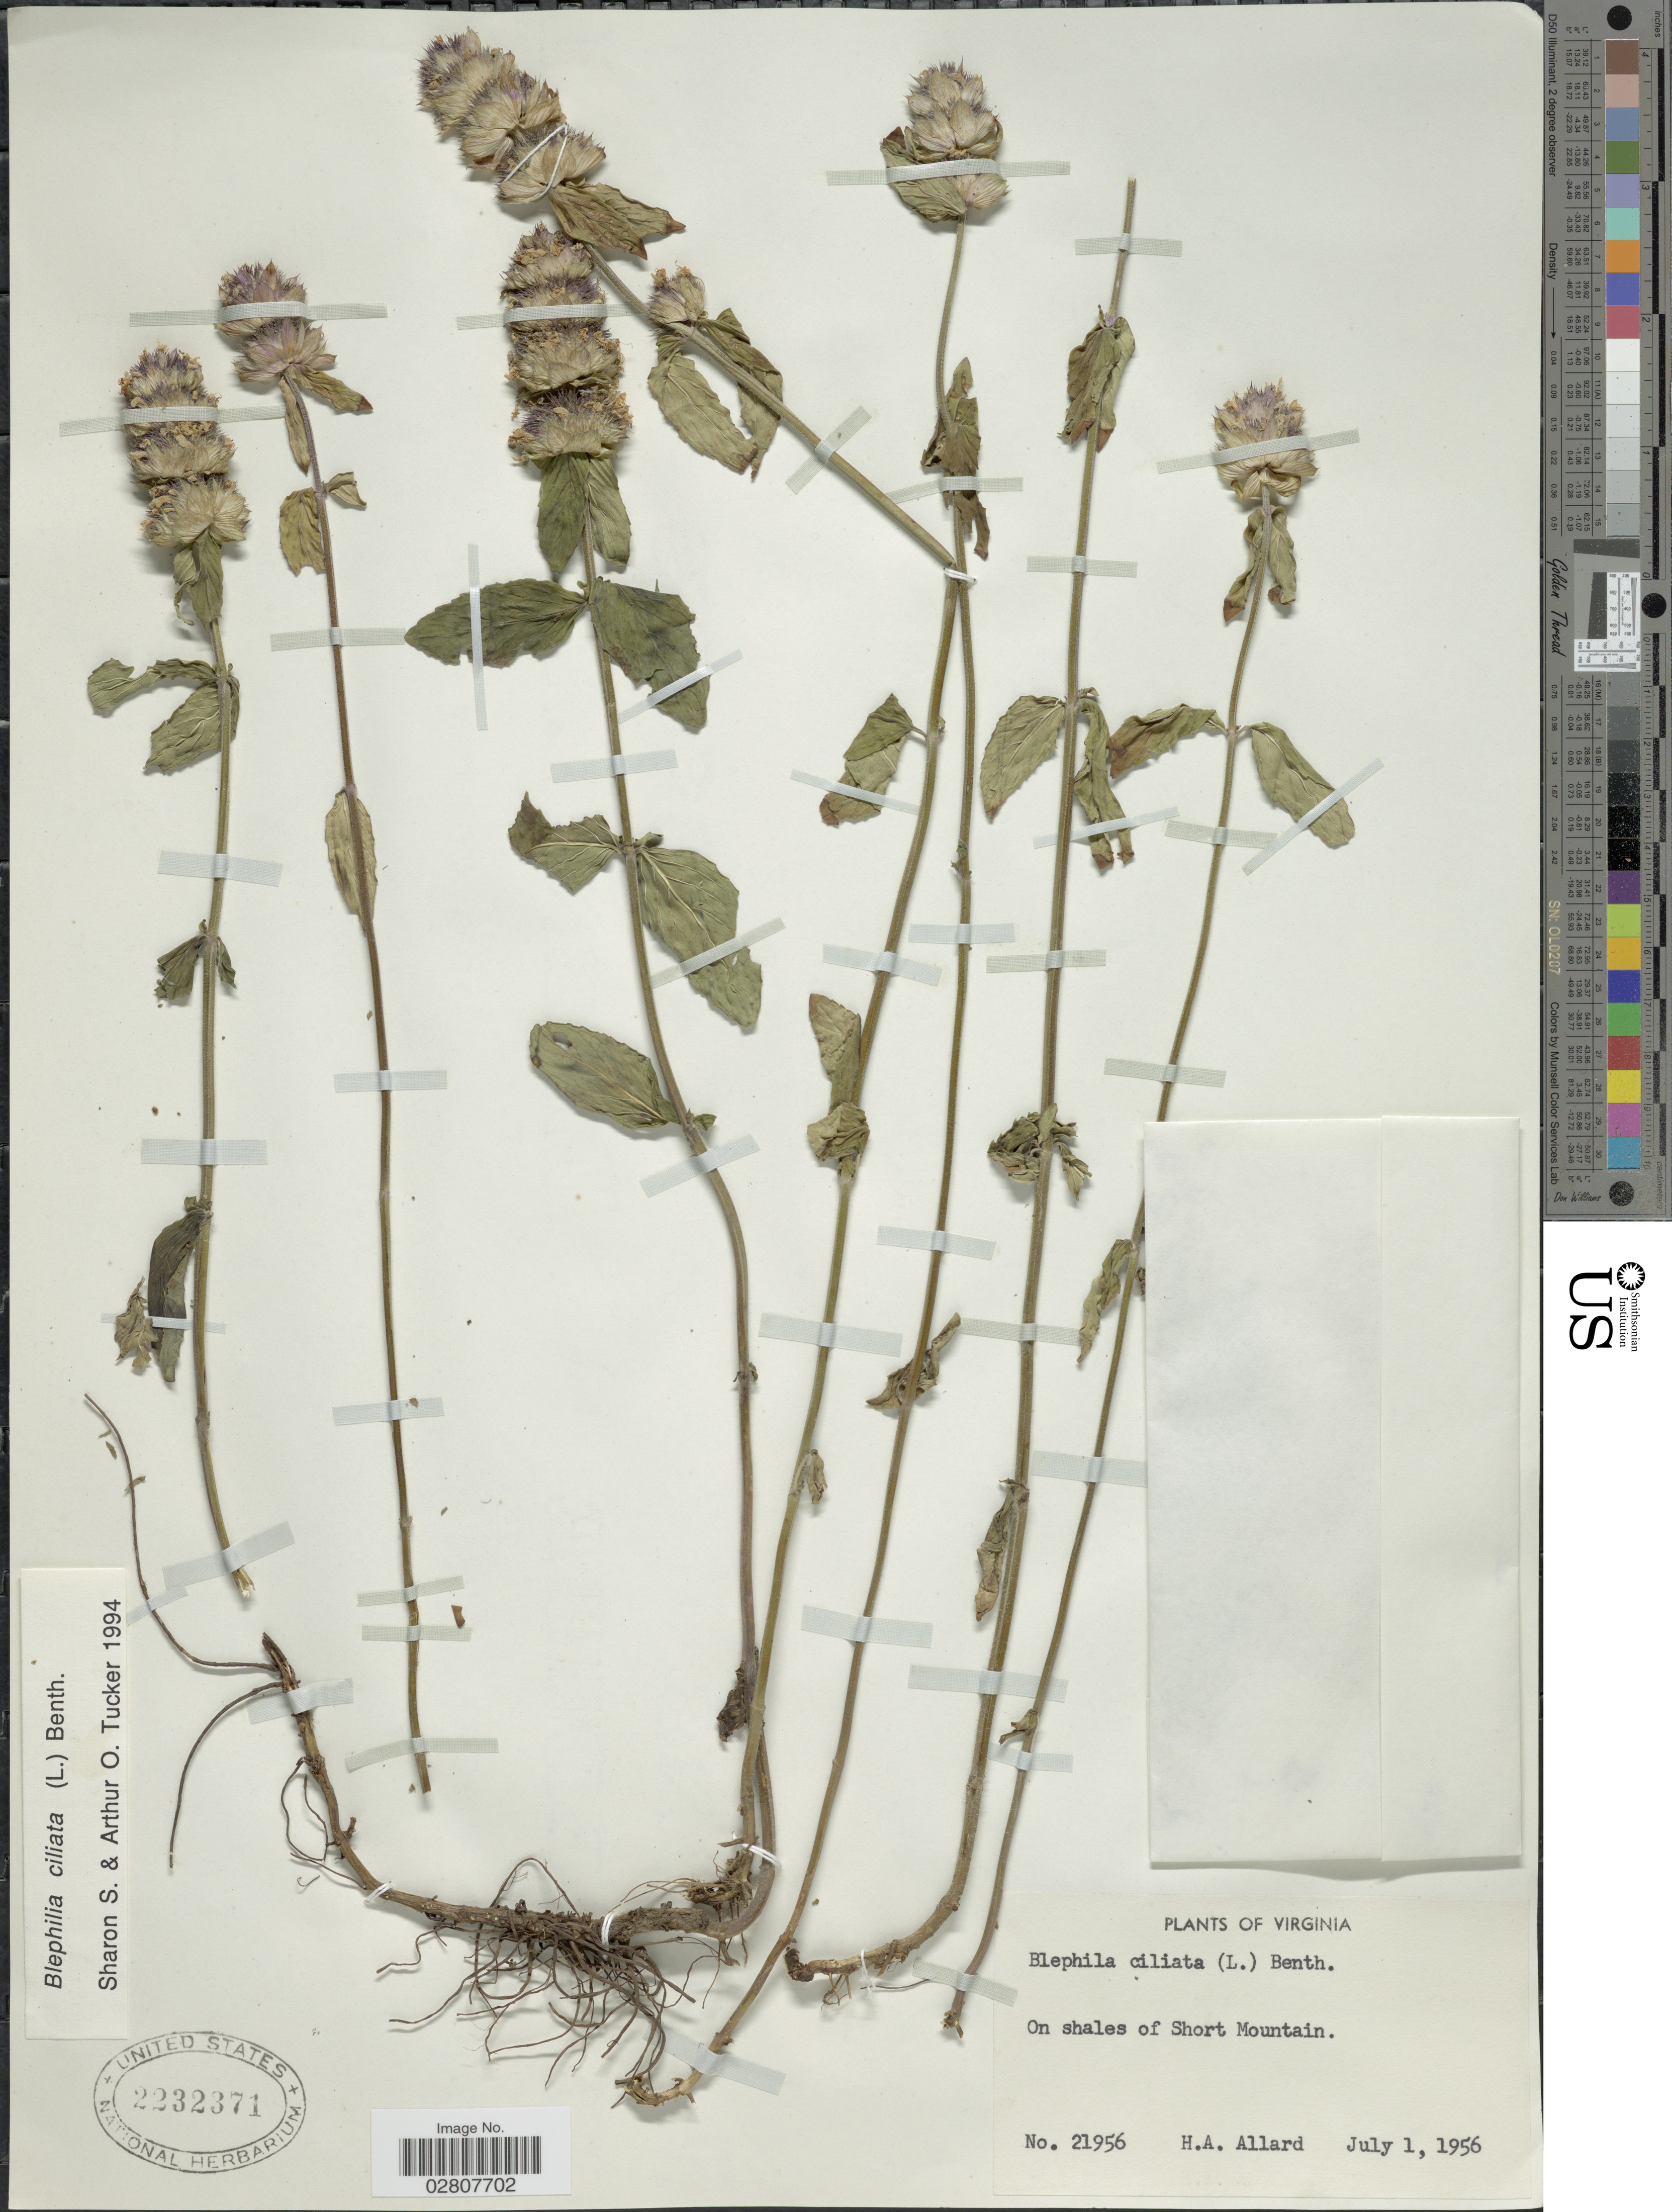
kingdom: Plantae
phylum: Tracheophyta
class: Magnoliopsida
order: Lamiales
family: Lamiaceae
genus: Blephilia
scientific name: Blephilia ciliata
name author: (L.) Raf. ex Benth.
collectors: H. A. Allard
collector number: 21956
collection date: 1956-07-01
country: United States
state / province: Virginia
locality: On shales of Short Mountain.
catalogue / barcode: US 2232371